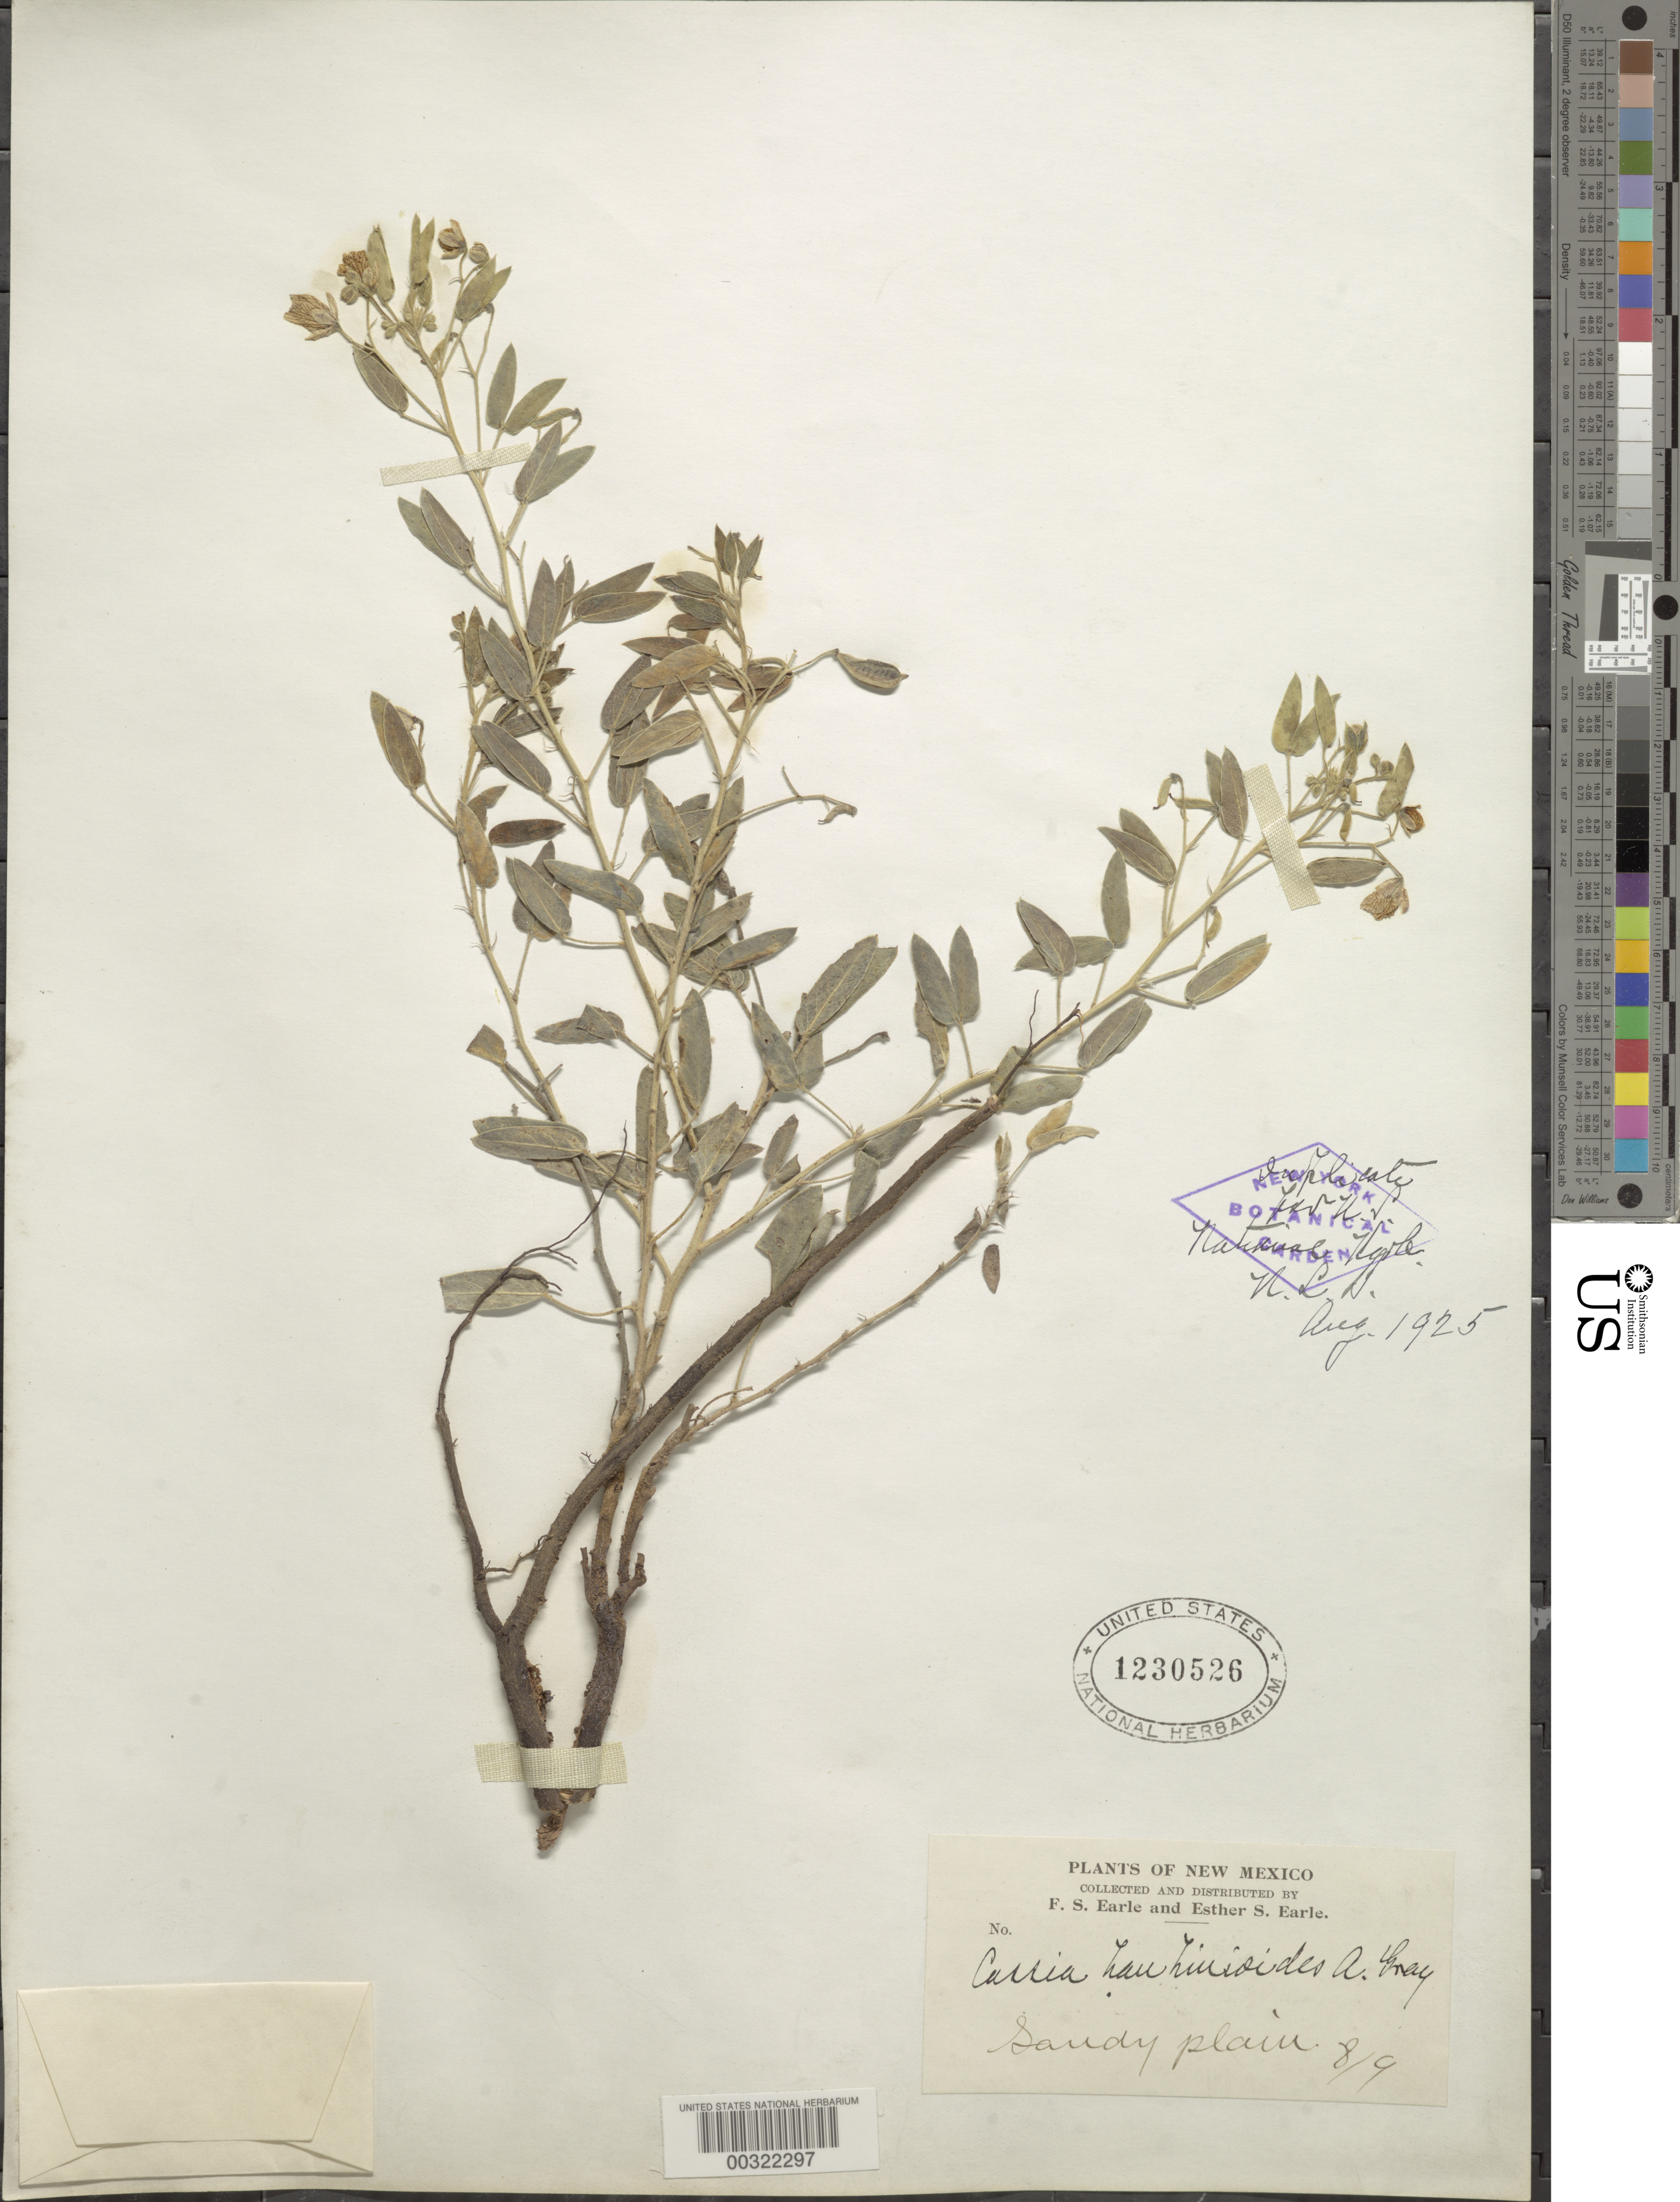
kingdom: Plantae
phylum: Tracheophyta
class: Magnoliopsida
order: Fabales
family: Fabaceae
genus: Senna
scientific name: Senna roemeriana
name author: (Scheele) H.S. Irwin & Barneby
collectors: F. S. Earle & E. S. Earle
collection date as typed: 08 Sep ---- or 09 Aug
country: United States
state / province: New Mexico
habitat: Sandy plain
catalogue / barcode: US 1230526